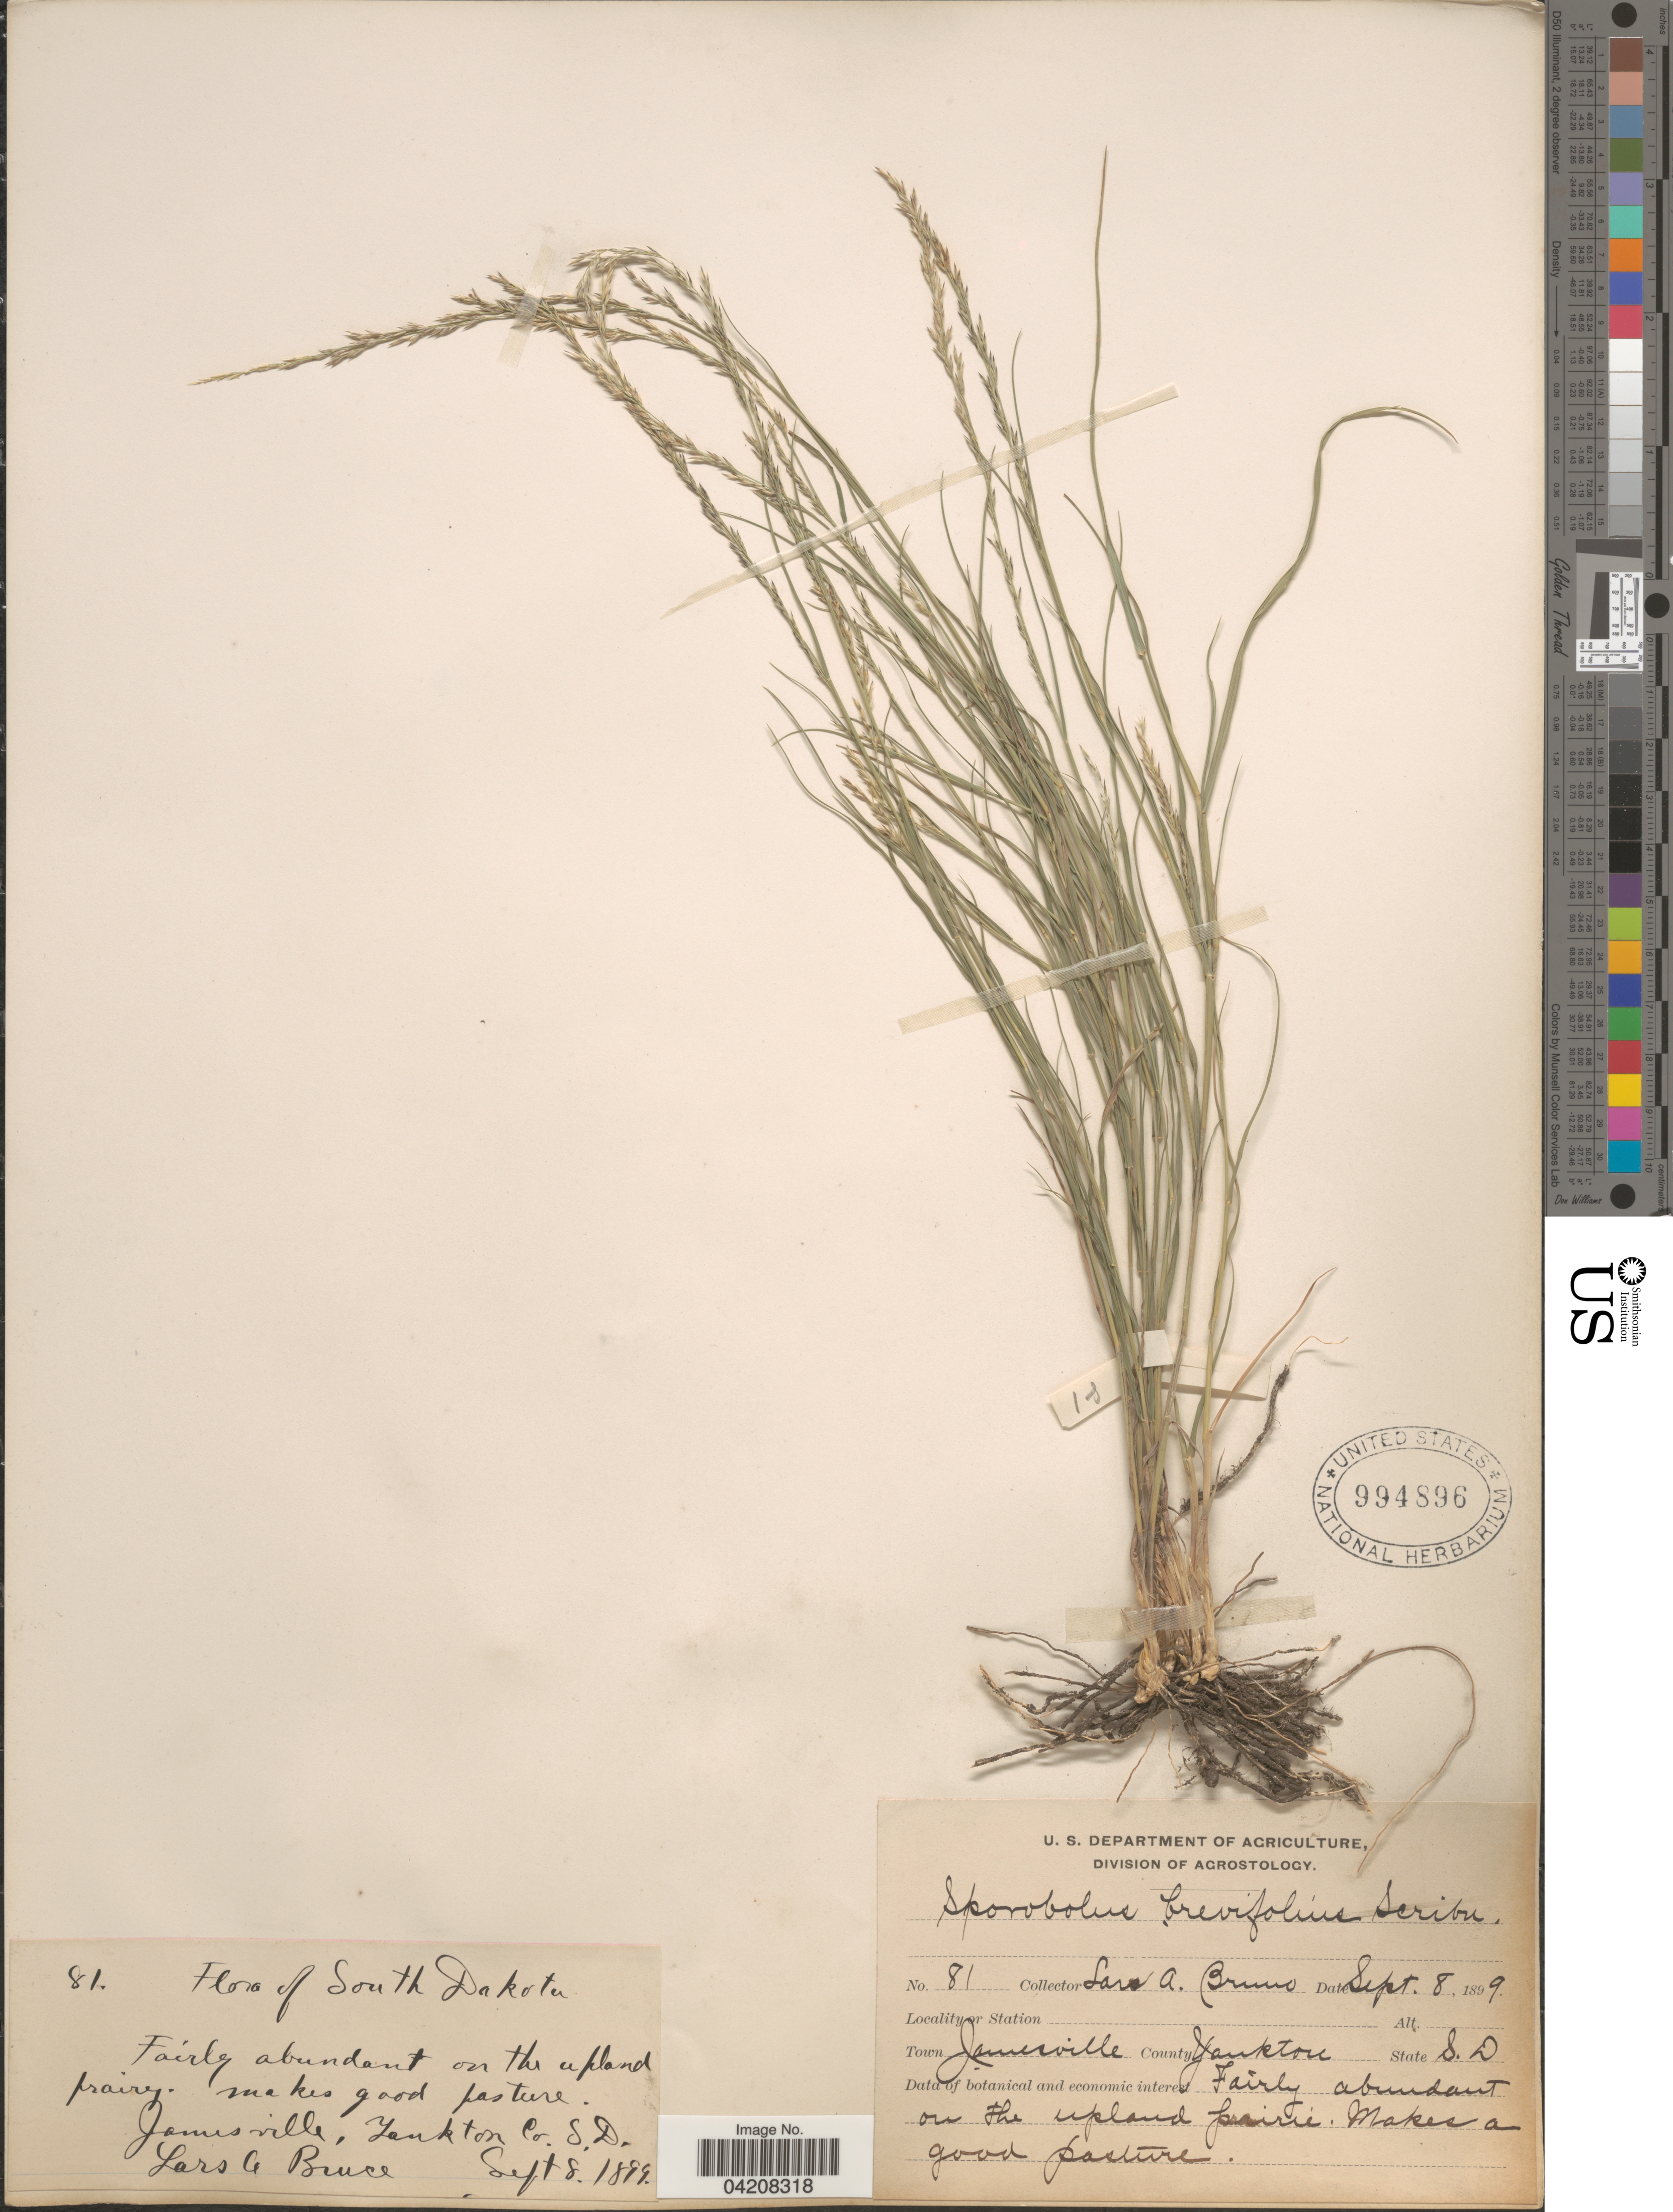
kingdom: Plantae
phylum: Tracheophyta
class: Liliopsida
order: Poales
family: Poaceae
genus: Muhlenbergia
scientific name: Muhlenbergia cuspidata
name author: (Torr. ex Hook.) Rydb.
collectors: L. Bruce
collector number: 81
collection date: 1899-09-08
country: United States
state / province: South Dakota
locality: Jamesville, Yankton Co.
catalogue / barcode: US 994896